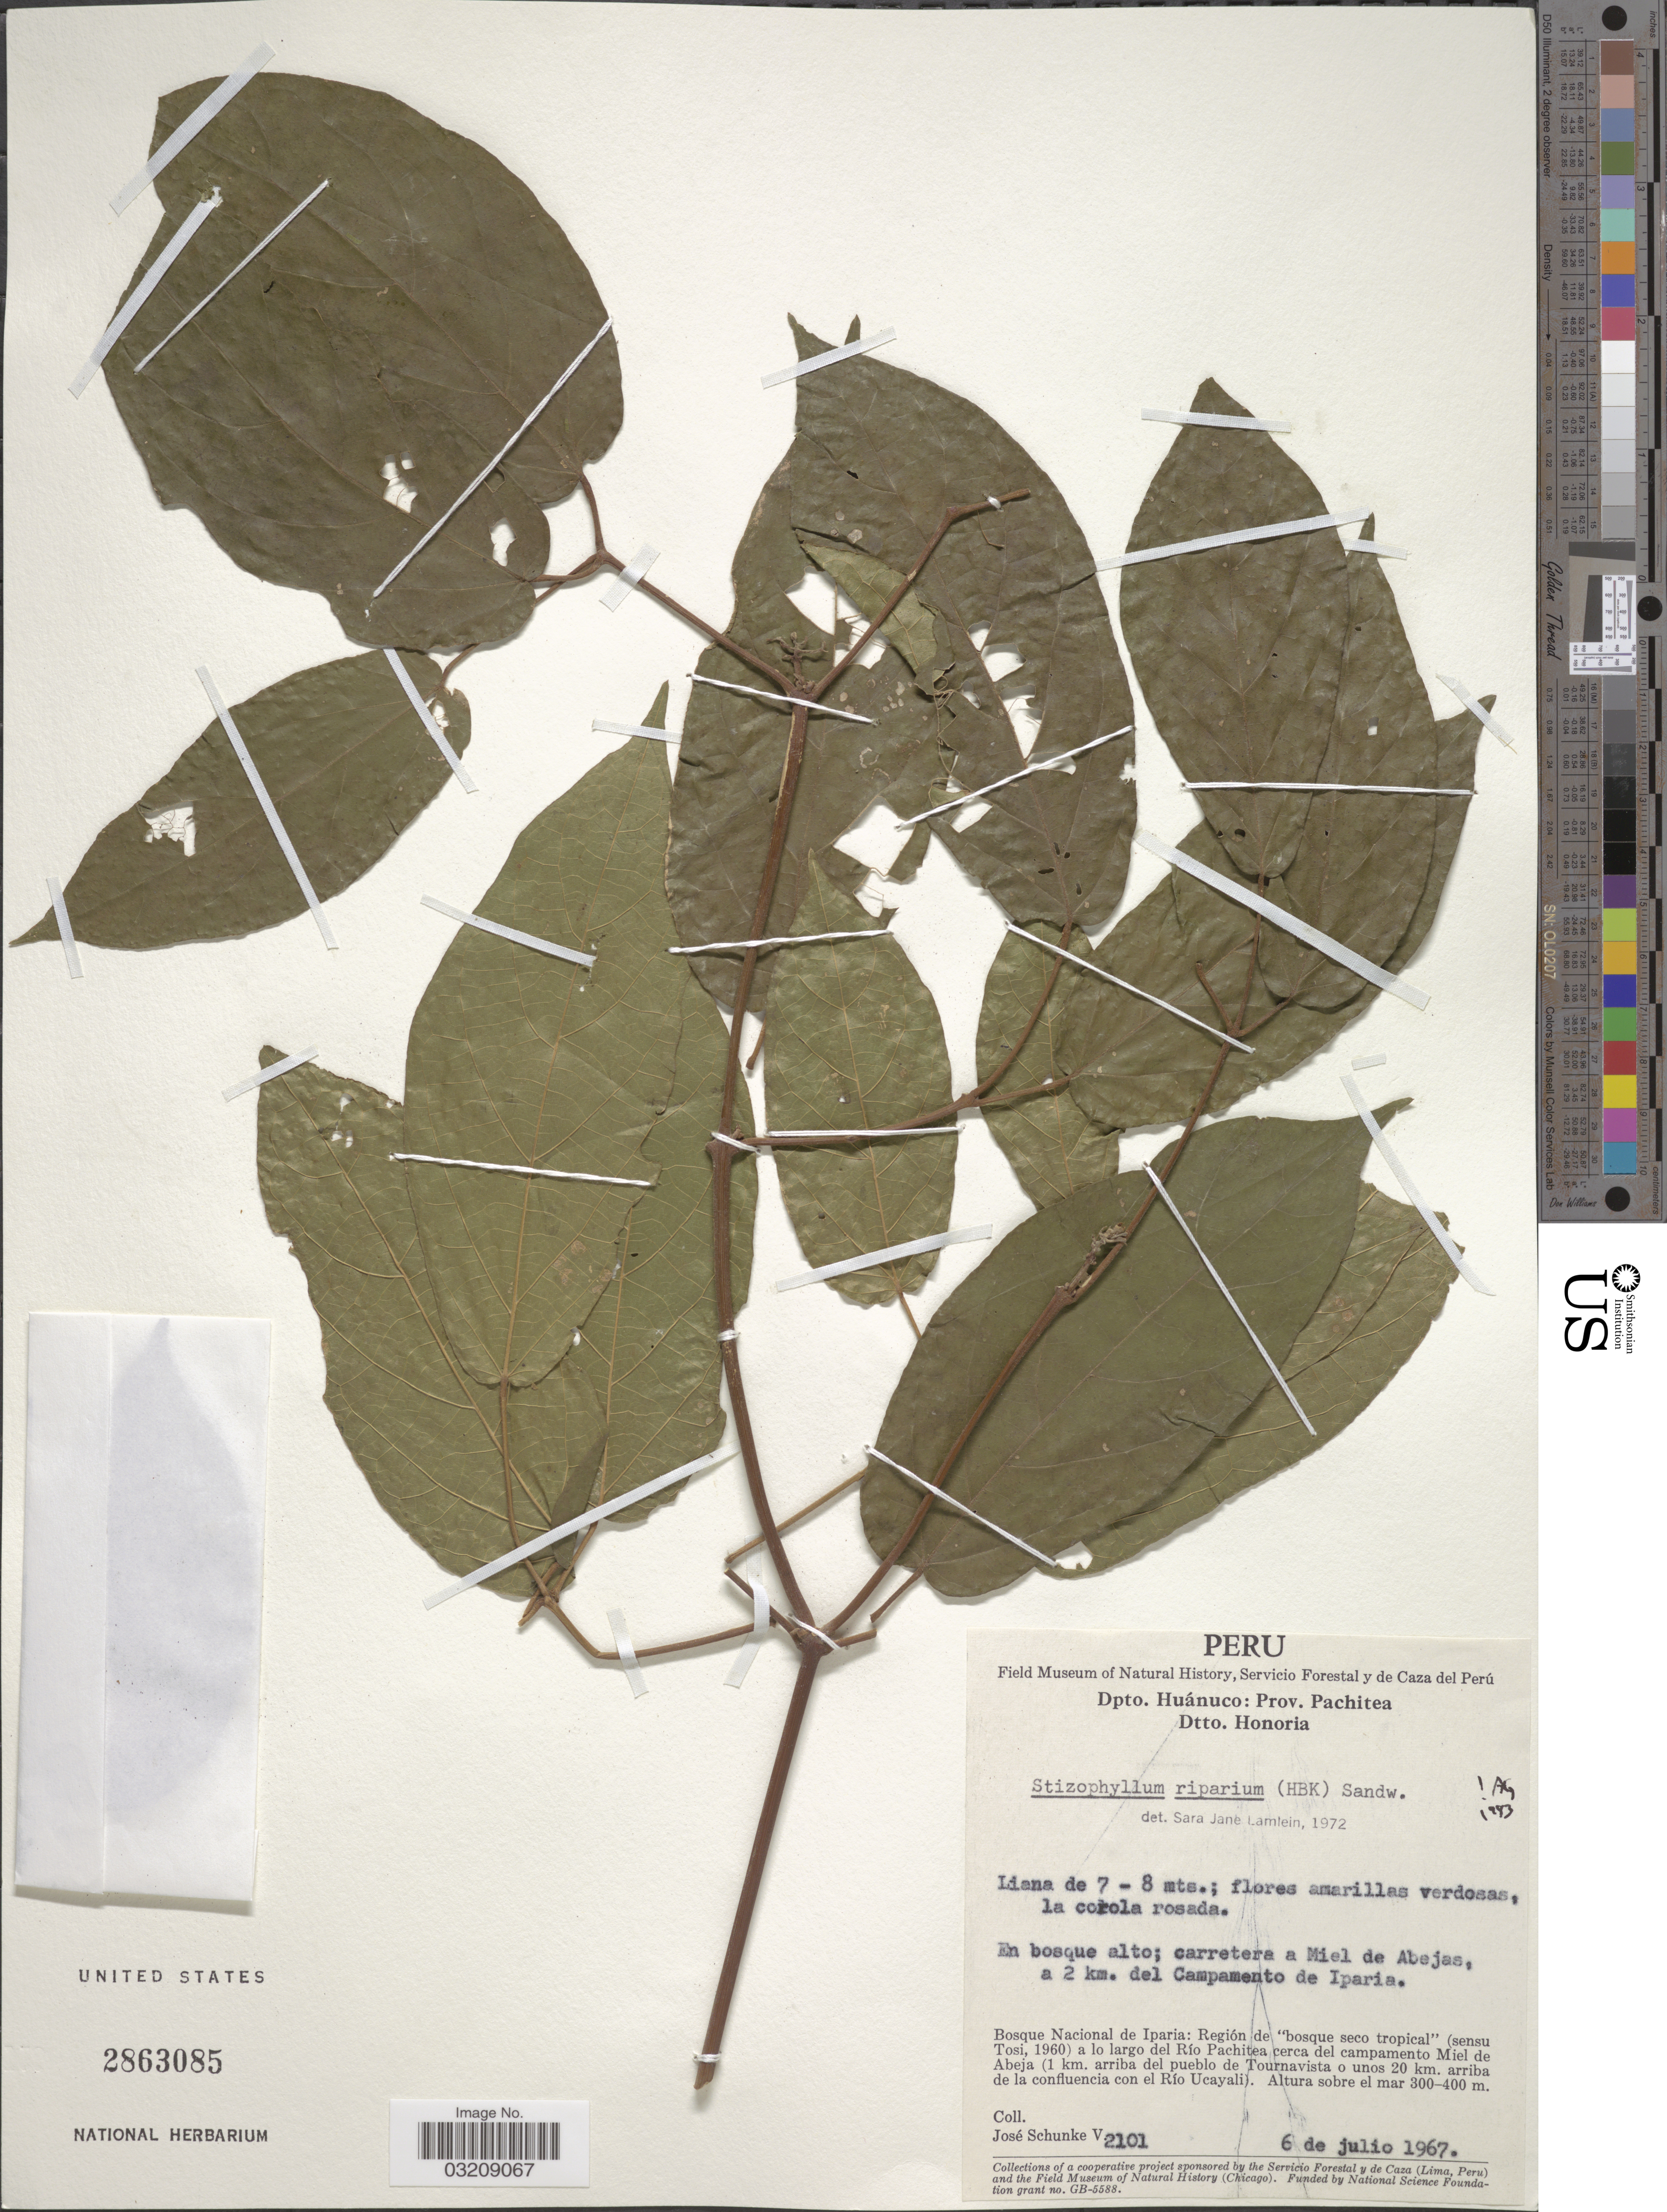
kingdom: Plantae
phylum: Tracheophyta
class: Magnoliopsida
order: Lamiales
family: Bignoniaceae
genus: Stizophyllum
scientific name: Stizophyllum riparium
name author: (Kunth) Sandwith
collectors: J. Schunke Vigo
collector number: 2101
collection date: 1967-07-06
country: Peru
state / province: Huánuco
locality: Dpto. Huánuco: Prov. Pachitea. Dtto. Honoria. En bosque alto, carretera a Miel de Abejas, a 2 km. del Campamento de Iparia. Bosque Nacional de Iparia: Región de "bosque seco tropical" (sensu Tosi, 1960) a lo largo del Río Pachitea cerca del campamento Miel de Abeja (1 km. arriba del pueblo de Tournavista o unos 20 km. arriba de la confluencia con el Río Ucayali).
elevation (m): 300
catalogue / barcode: US 2863085